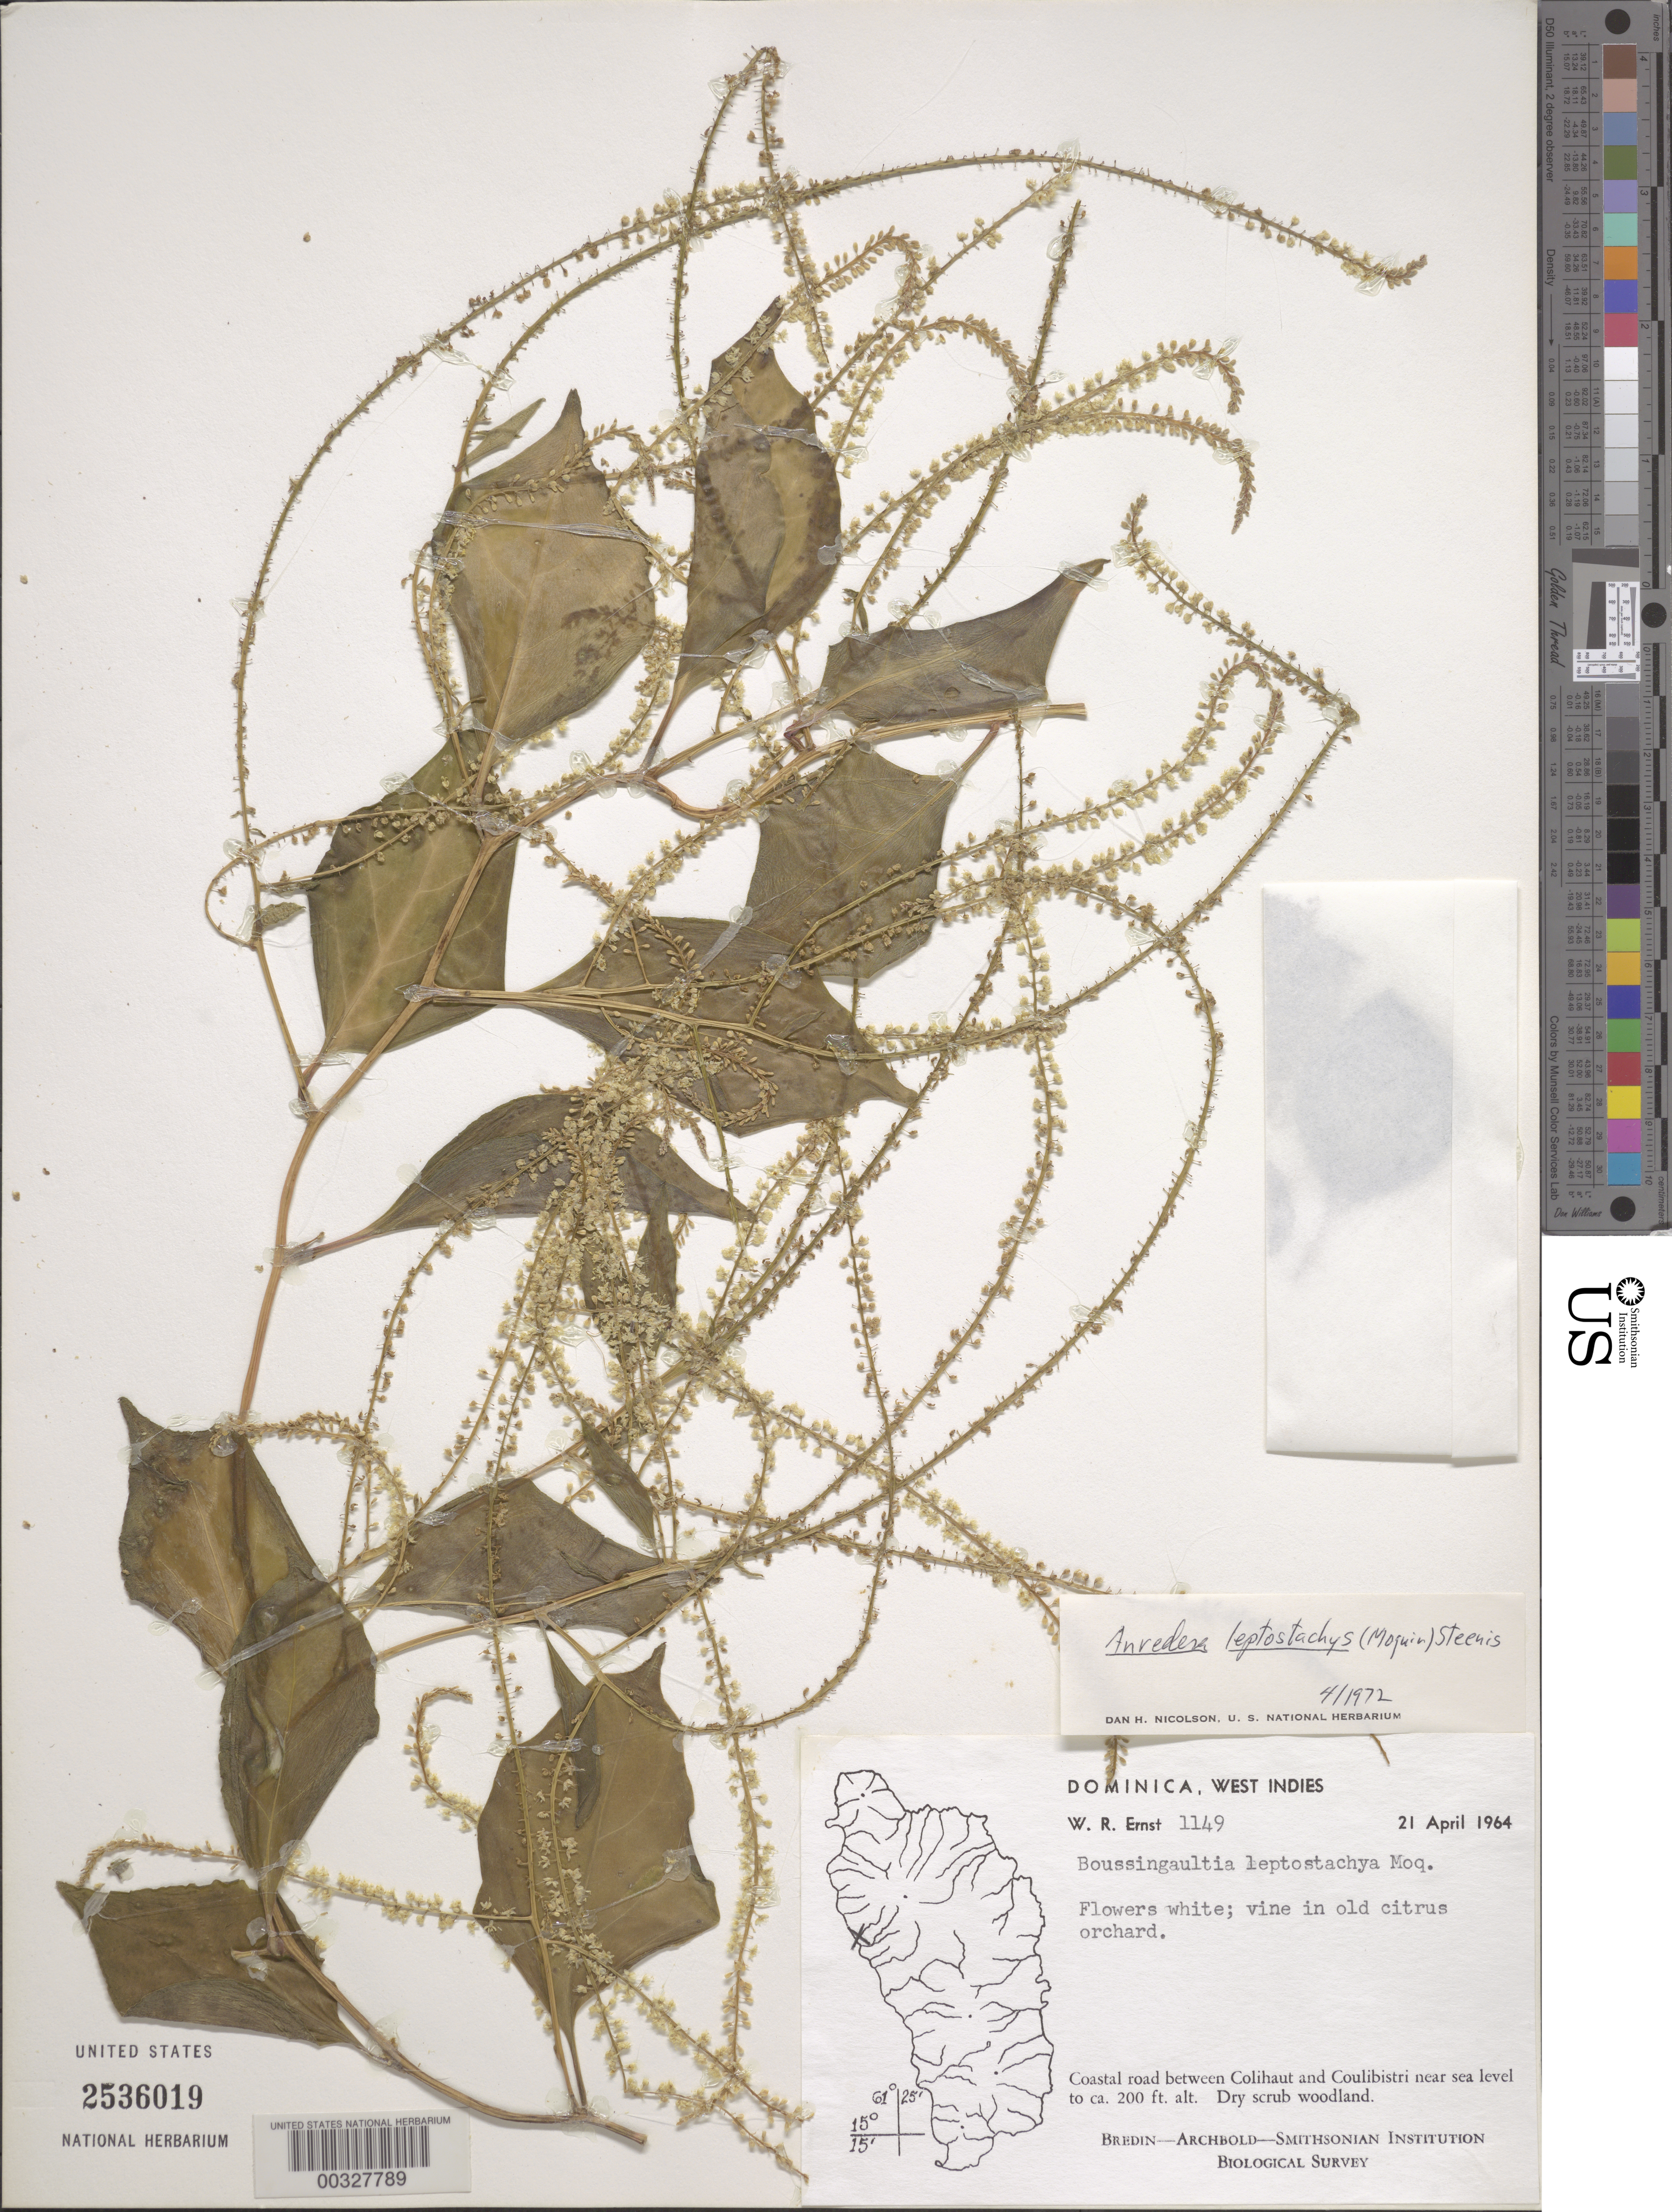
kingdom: Plantae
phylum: Tracheophyta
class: Magnoliopsida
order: Caryophyllales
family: Basellaceae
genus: Anredera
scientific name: Anredera leptostachys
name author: (Moq.) Steenis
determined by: Nicolson, Dan H.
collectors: W. R. Ernst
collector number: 1149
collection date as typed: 21 Apr 1964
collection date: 1964-04-21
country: Dominica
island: Dominica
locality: Coastal road between colihaut & coulibistri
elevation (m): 0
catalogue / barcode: US 2536019